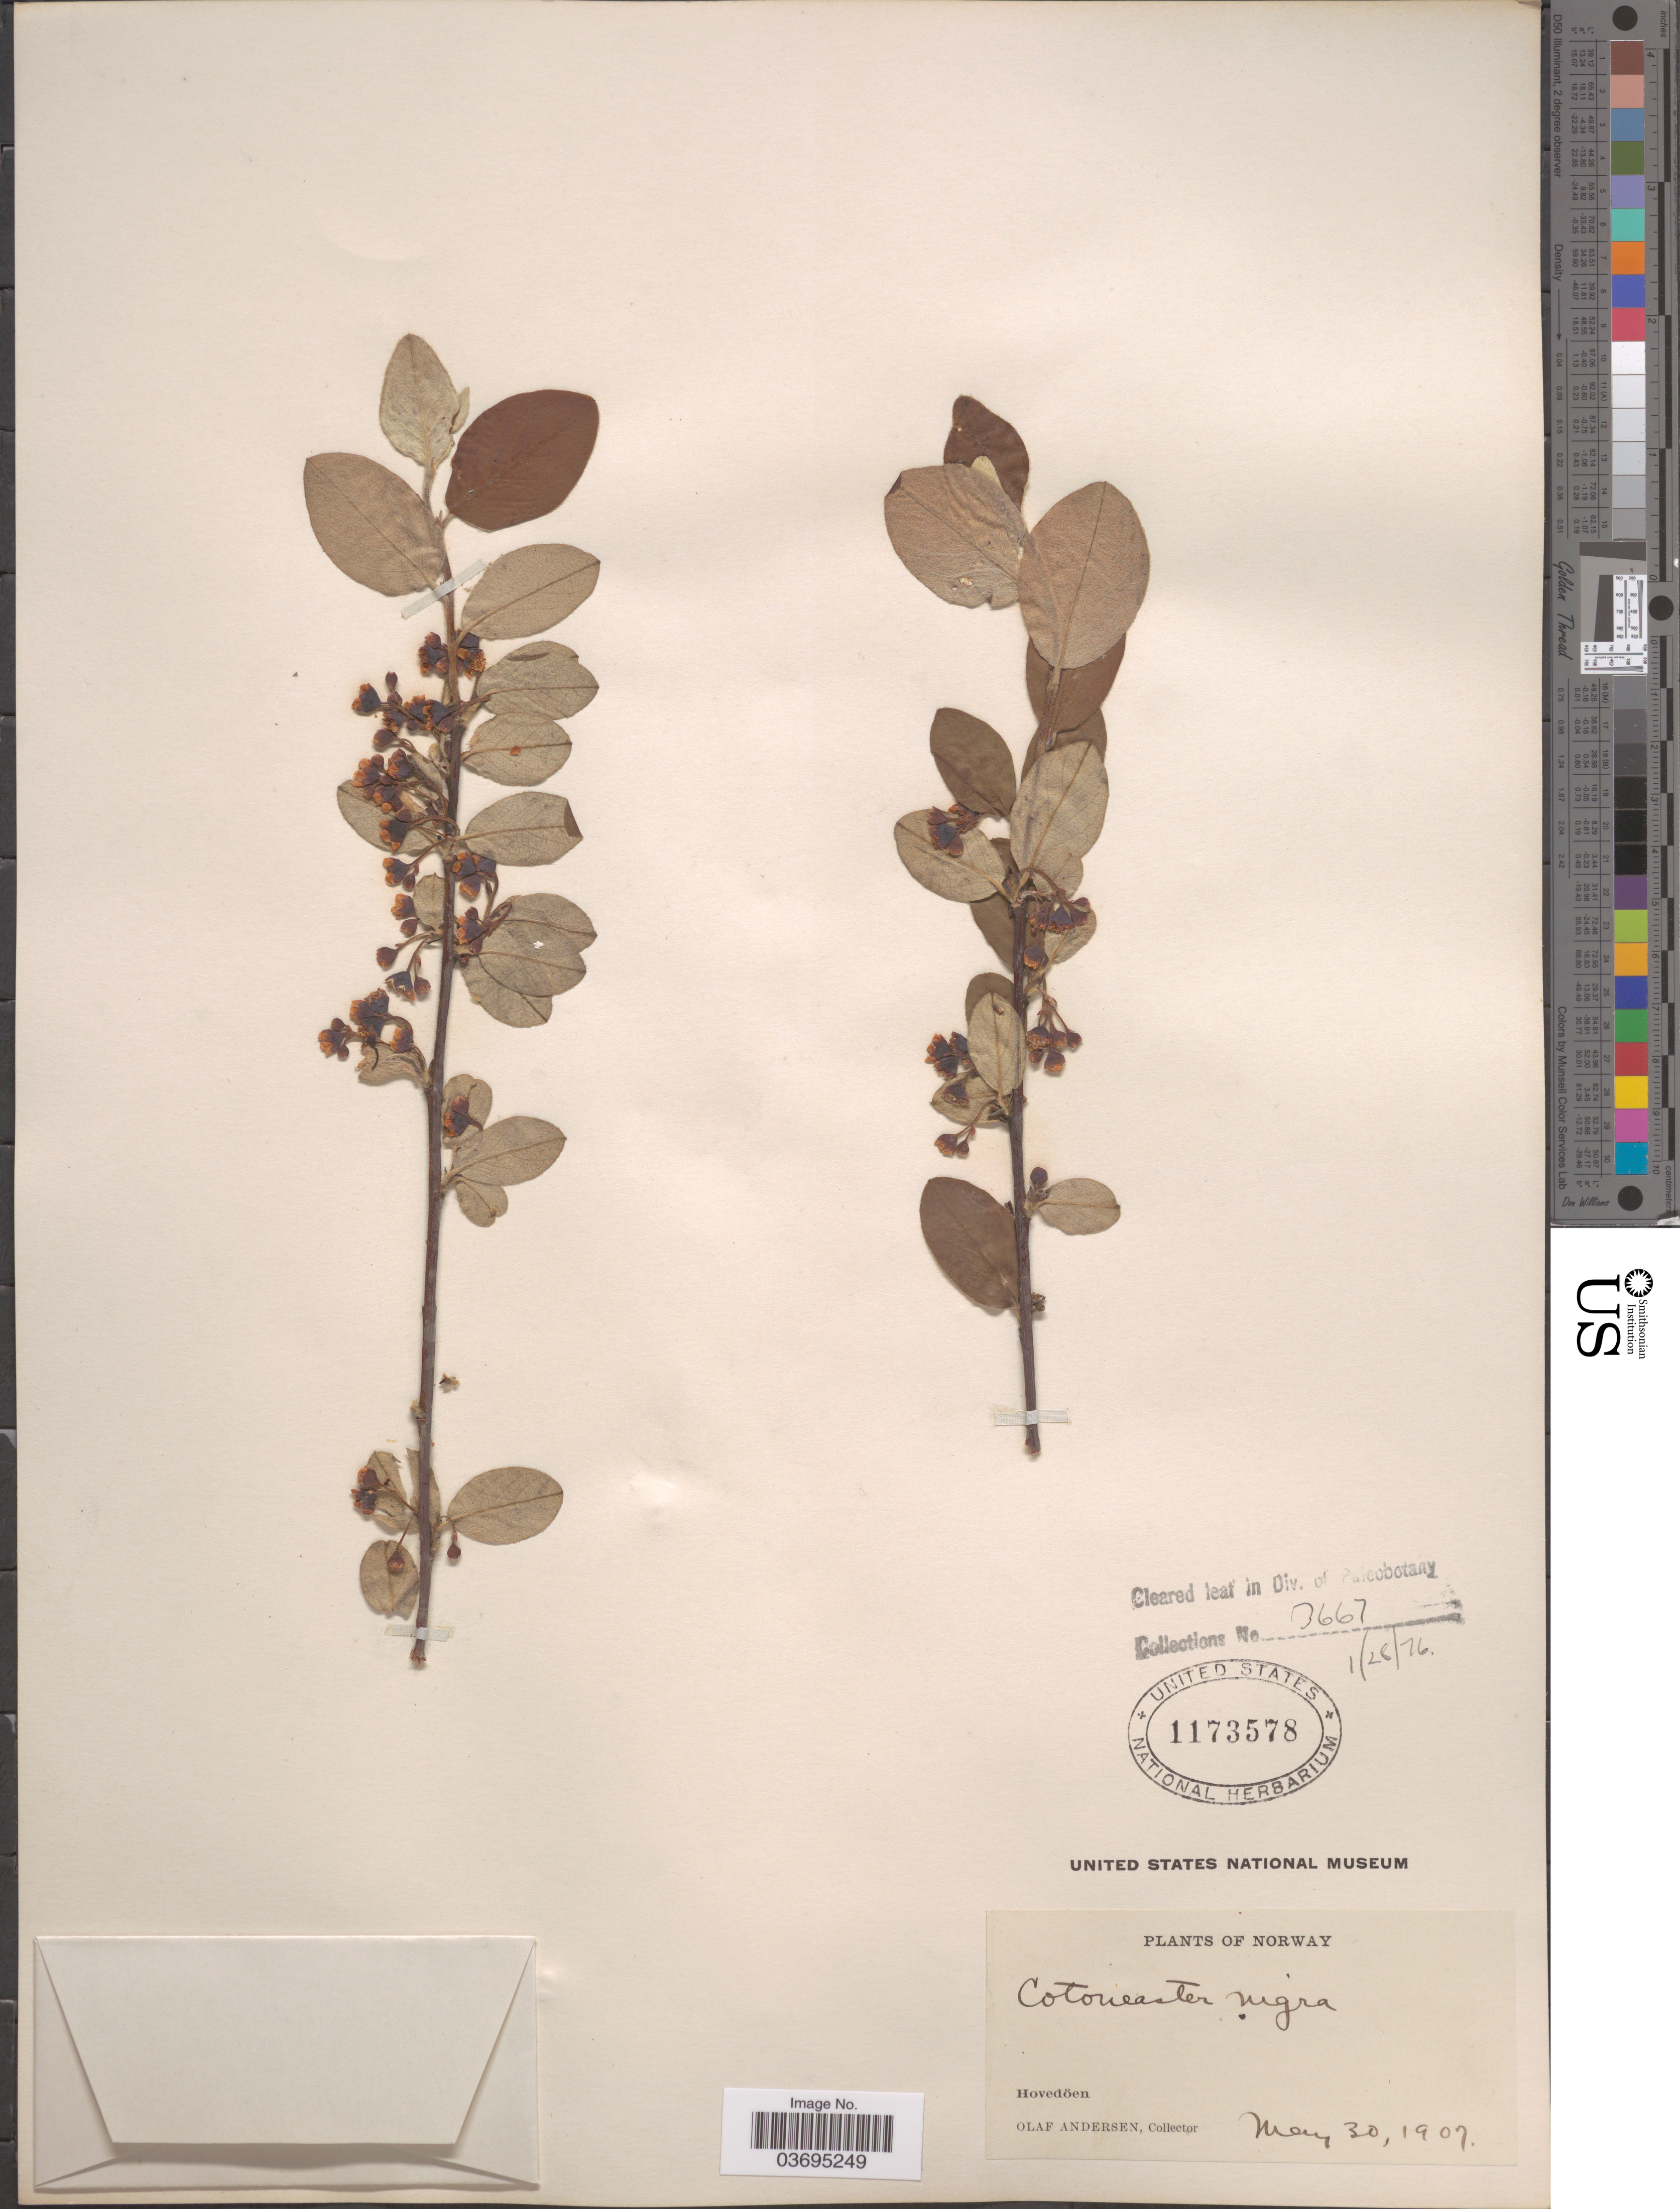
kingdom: Plantae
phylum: Tracheophyta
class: Magnoliopsida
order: Rosales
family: Rosaceae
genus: Cotoneaster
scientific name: Cotoneaster nigrus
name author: Wahlb.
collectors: O. Andersen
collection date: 1907-05-30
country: Norway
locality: Hovedöen.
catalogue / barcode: US 1173578